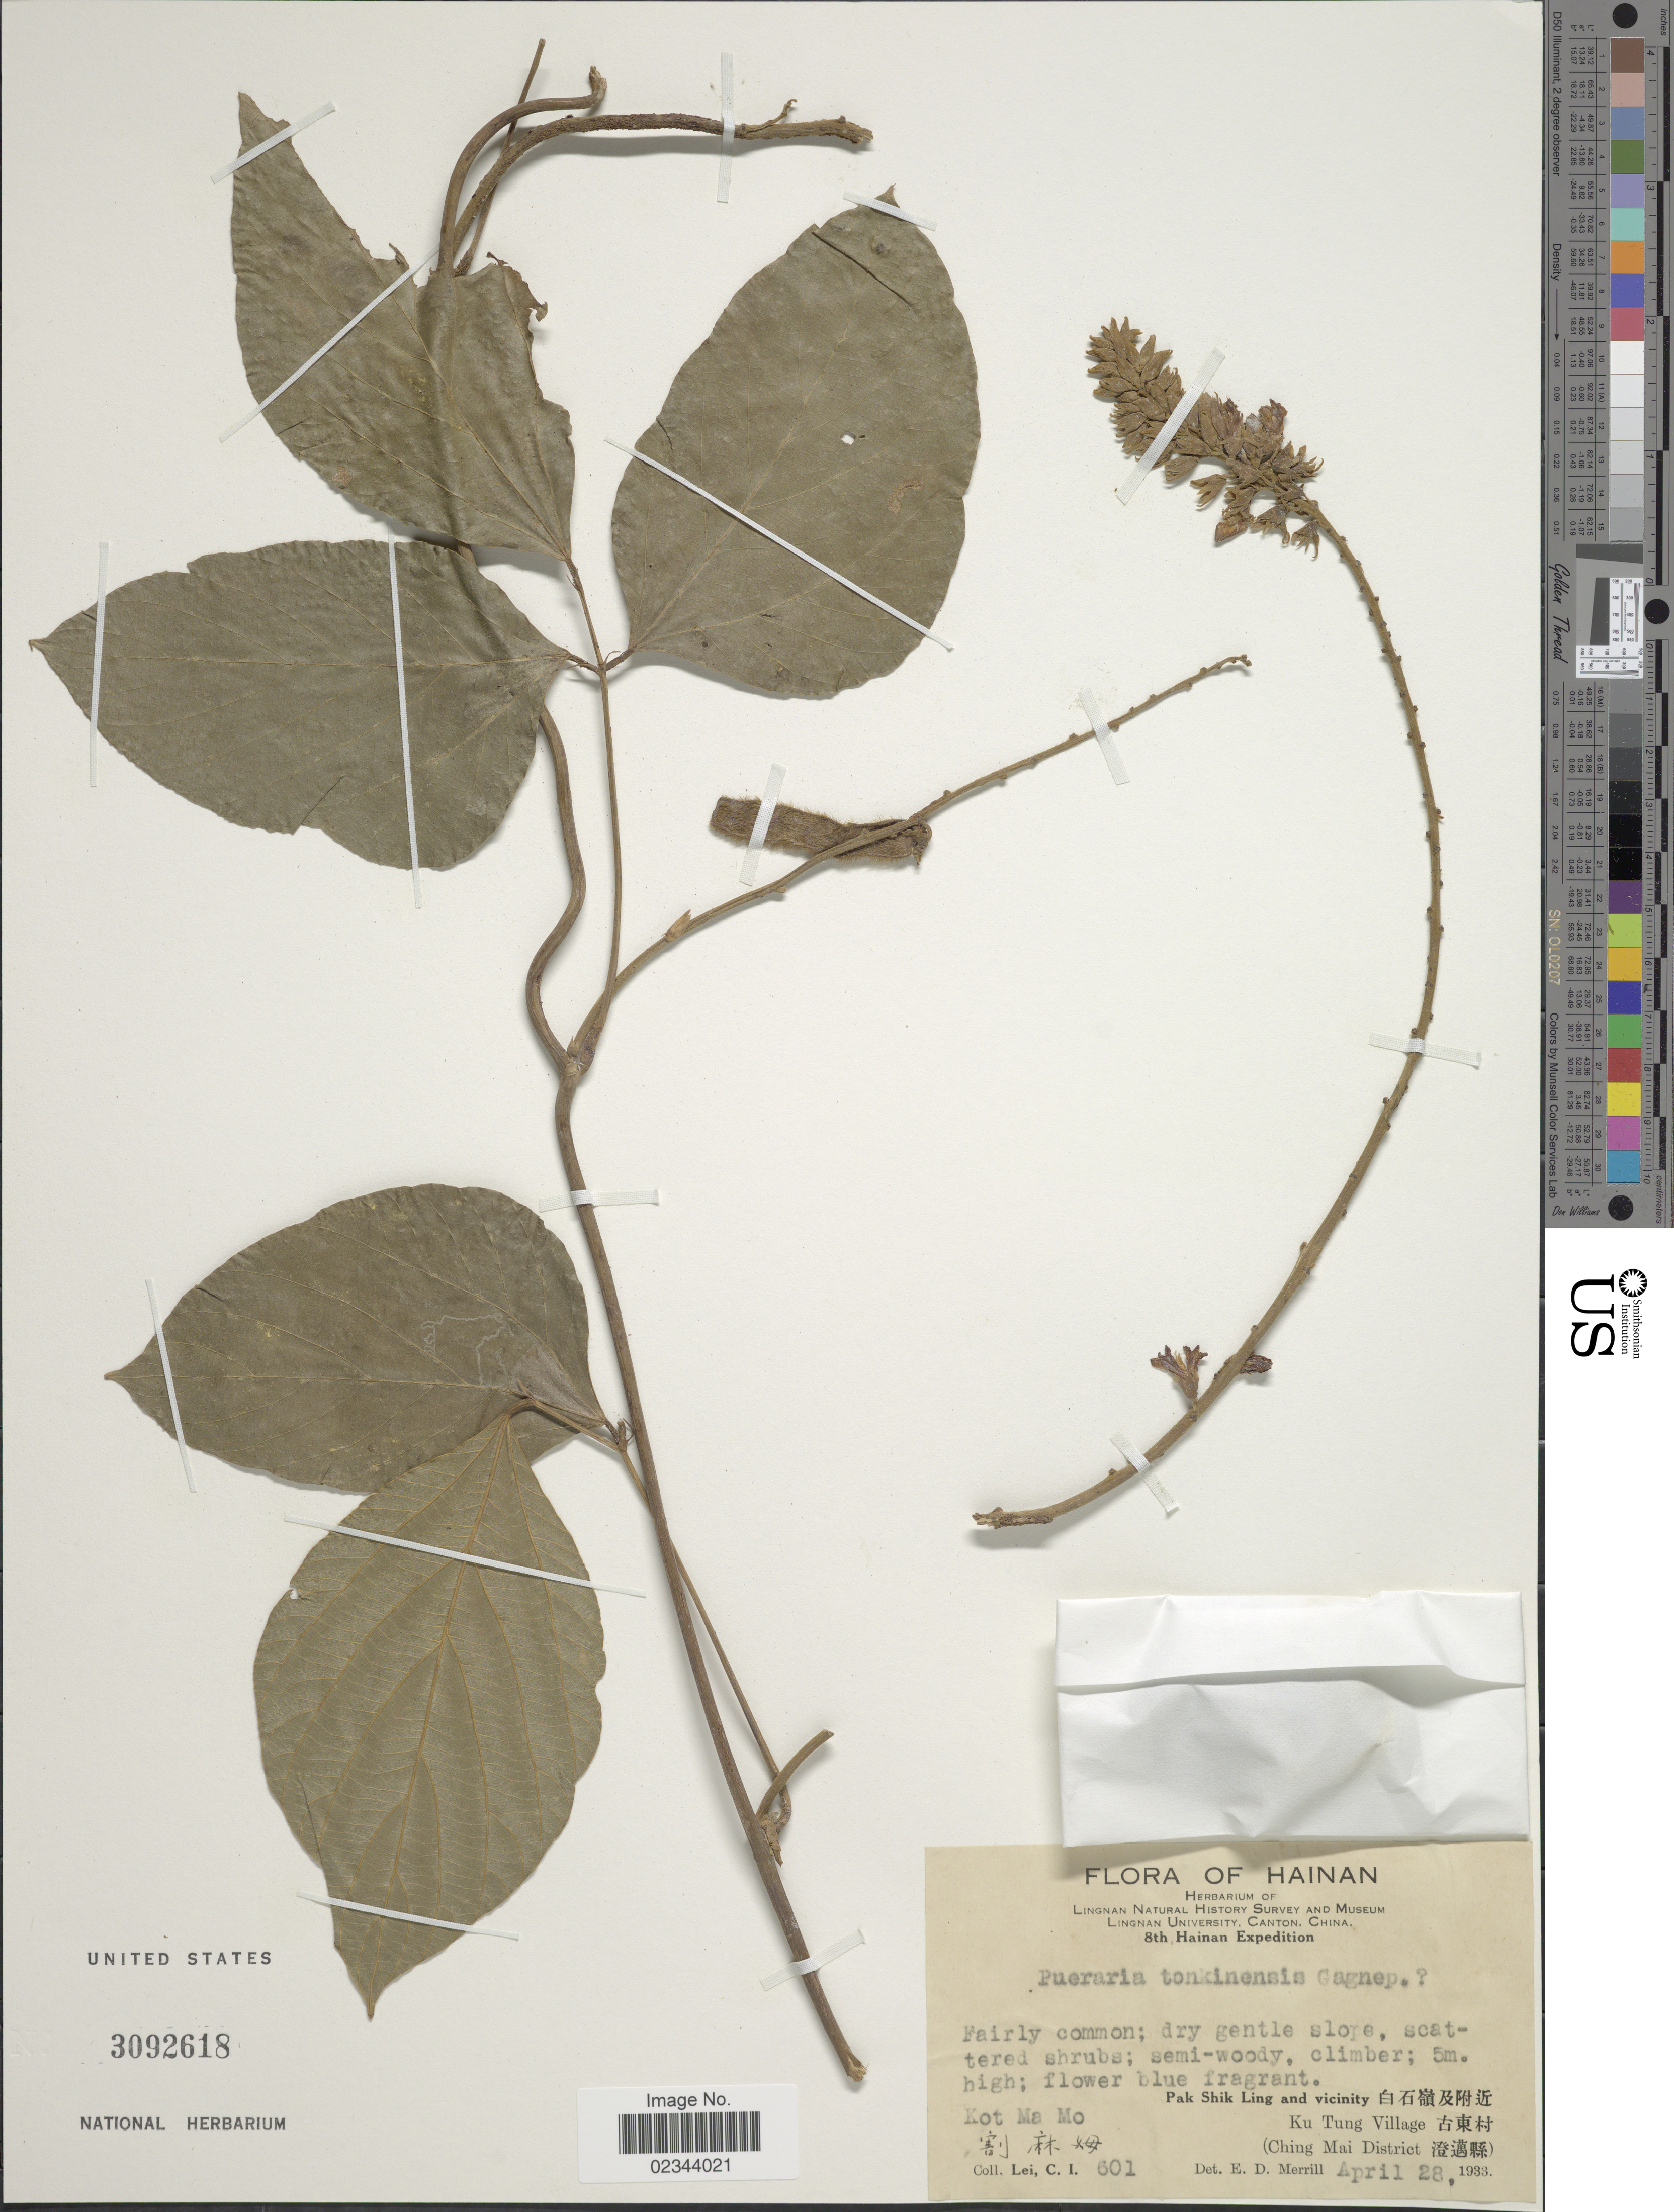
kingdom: Plantae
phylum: Tracheophyta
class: Magnoliopsida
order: Fabales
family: Fabaceae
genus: Pueraria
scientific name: Pueraria montana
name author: (Lour.) Merr.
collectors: C. I. Lei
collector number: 601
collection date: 1933-04-28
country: China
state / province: Hainan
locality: Pak Shi Ling and vicinity Ku Tung Village (Ching Mai District) Kot Ma Mo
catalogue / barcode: US 3092618